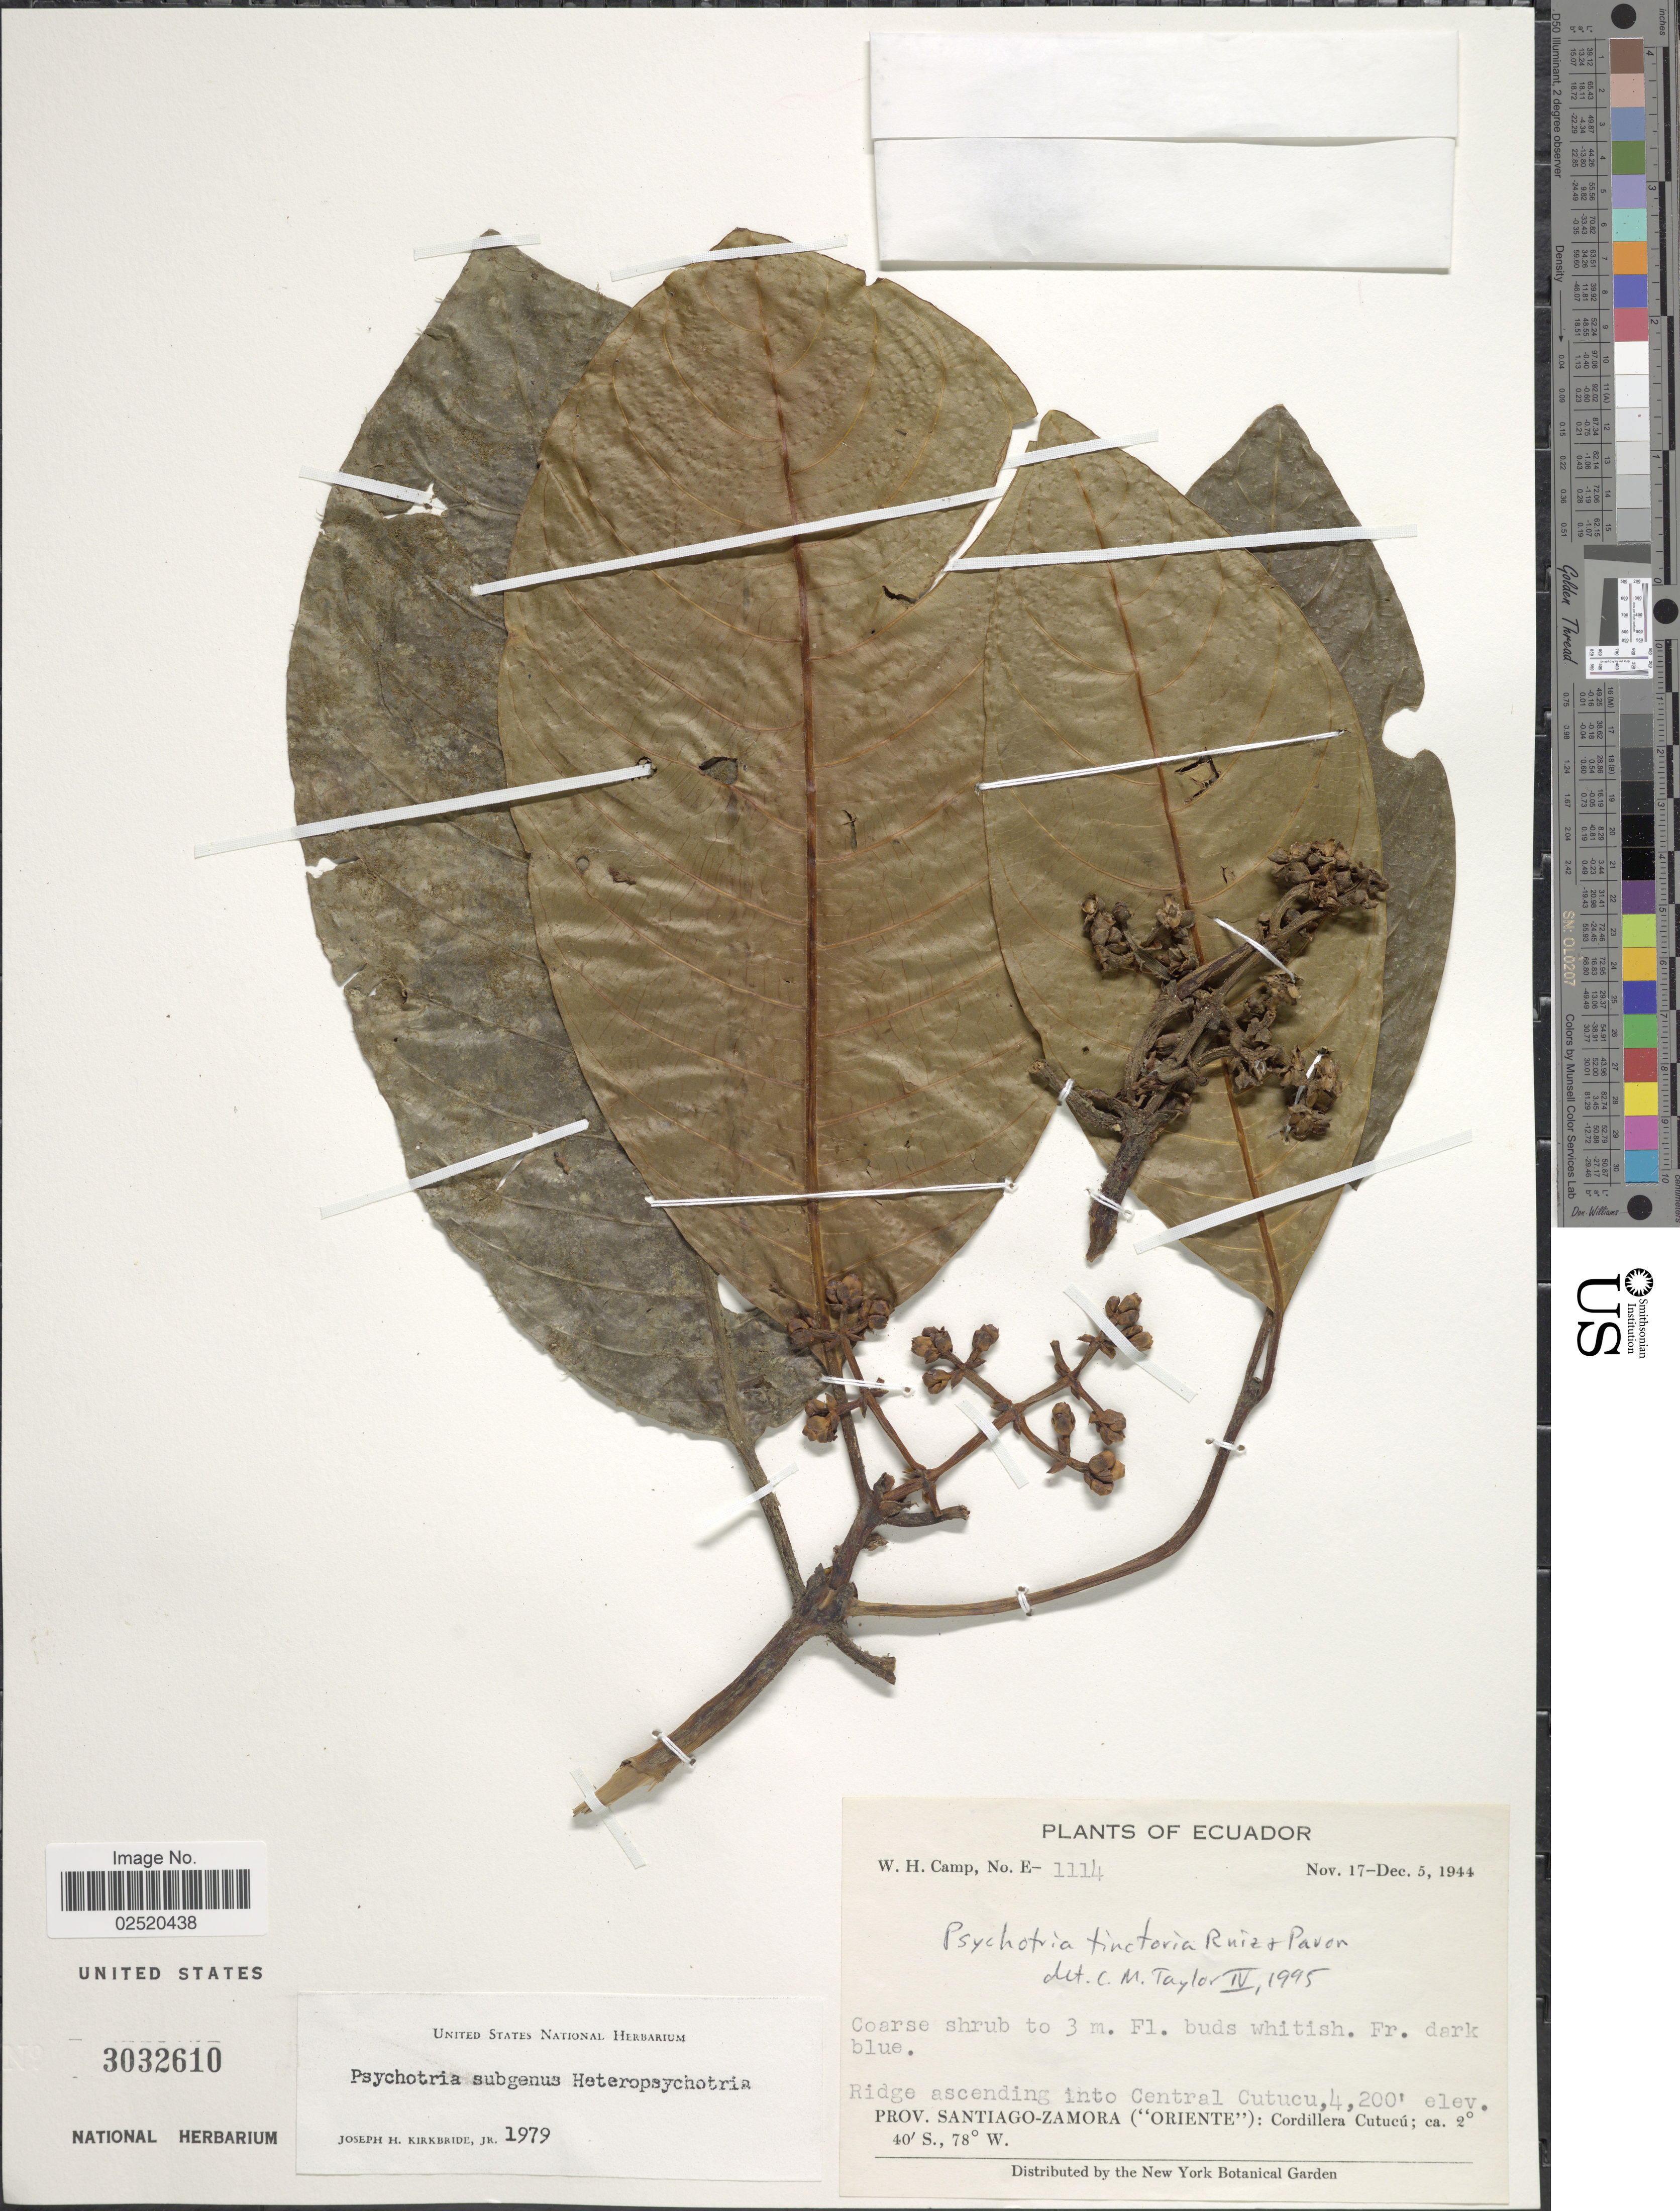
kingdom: Plantae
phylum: Tracheophyta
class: Magnoliopsida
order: Gentianales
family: Rubiaceae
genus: Psychotria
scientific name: Psychotria tinctoria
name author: Ruiz & Pav.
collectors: W. H. Camp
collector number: E-1114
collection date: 1944-11-17/1944-12-05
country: Ecuador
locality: Prov. Santiago-Zamora ("Oriente"): Cordillera Cutucú. Ridge ascending into central Cutucú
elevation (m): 1280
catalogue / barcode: US 3032610